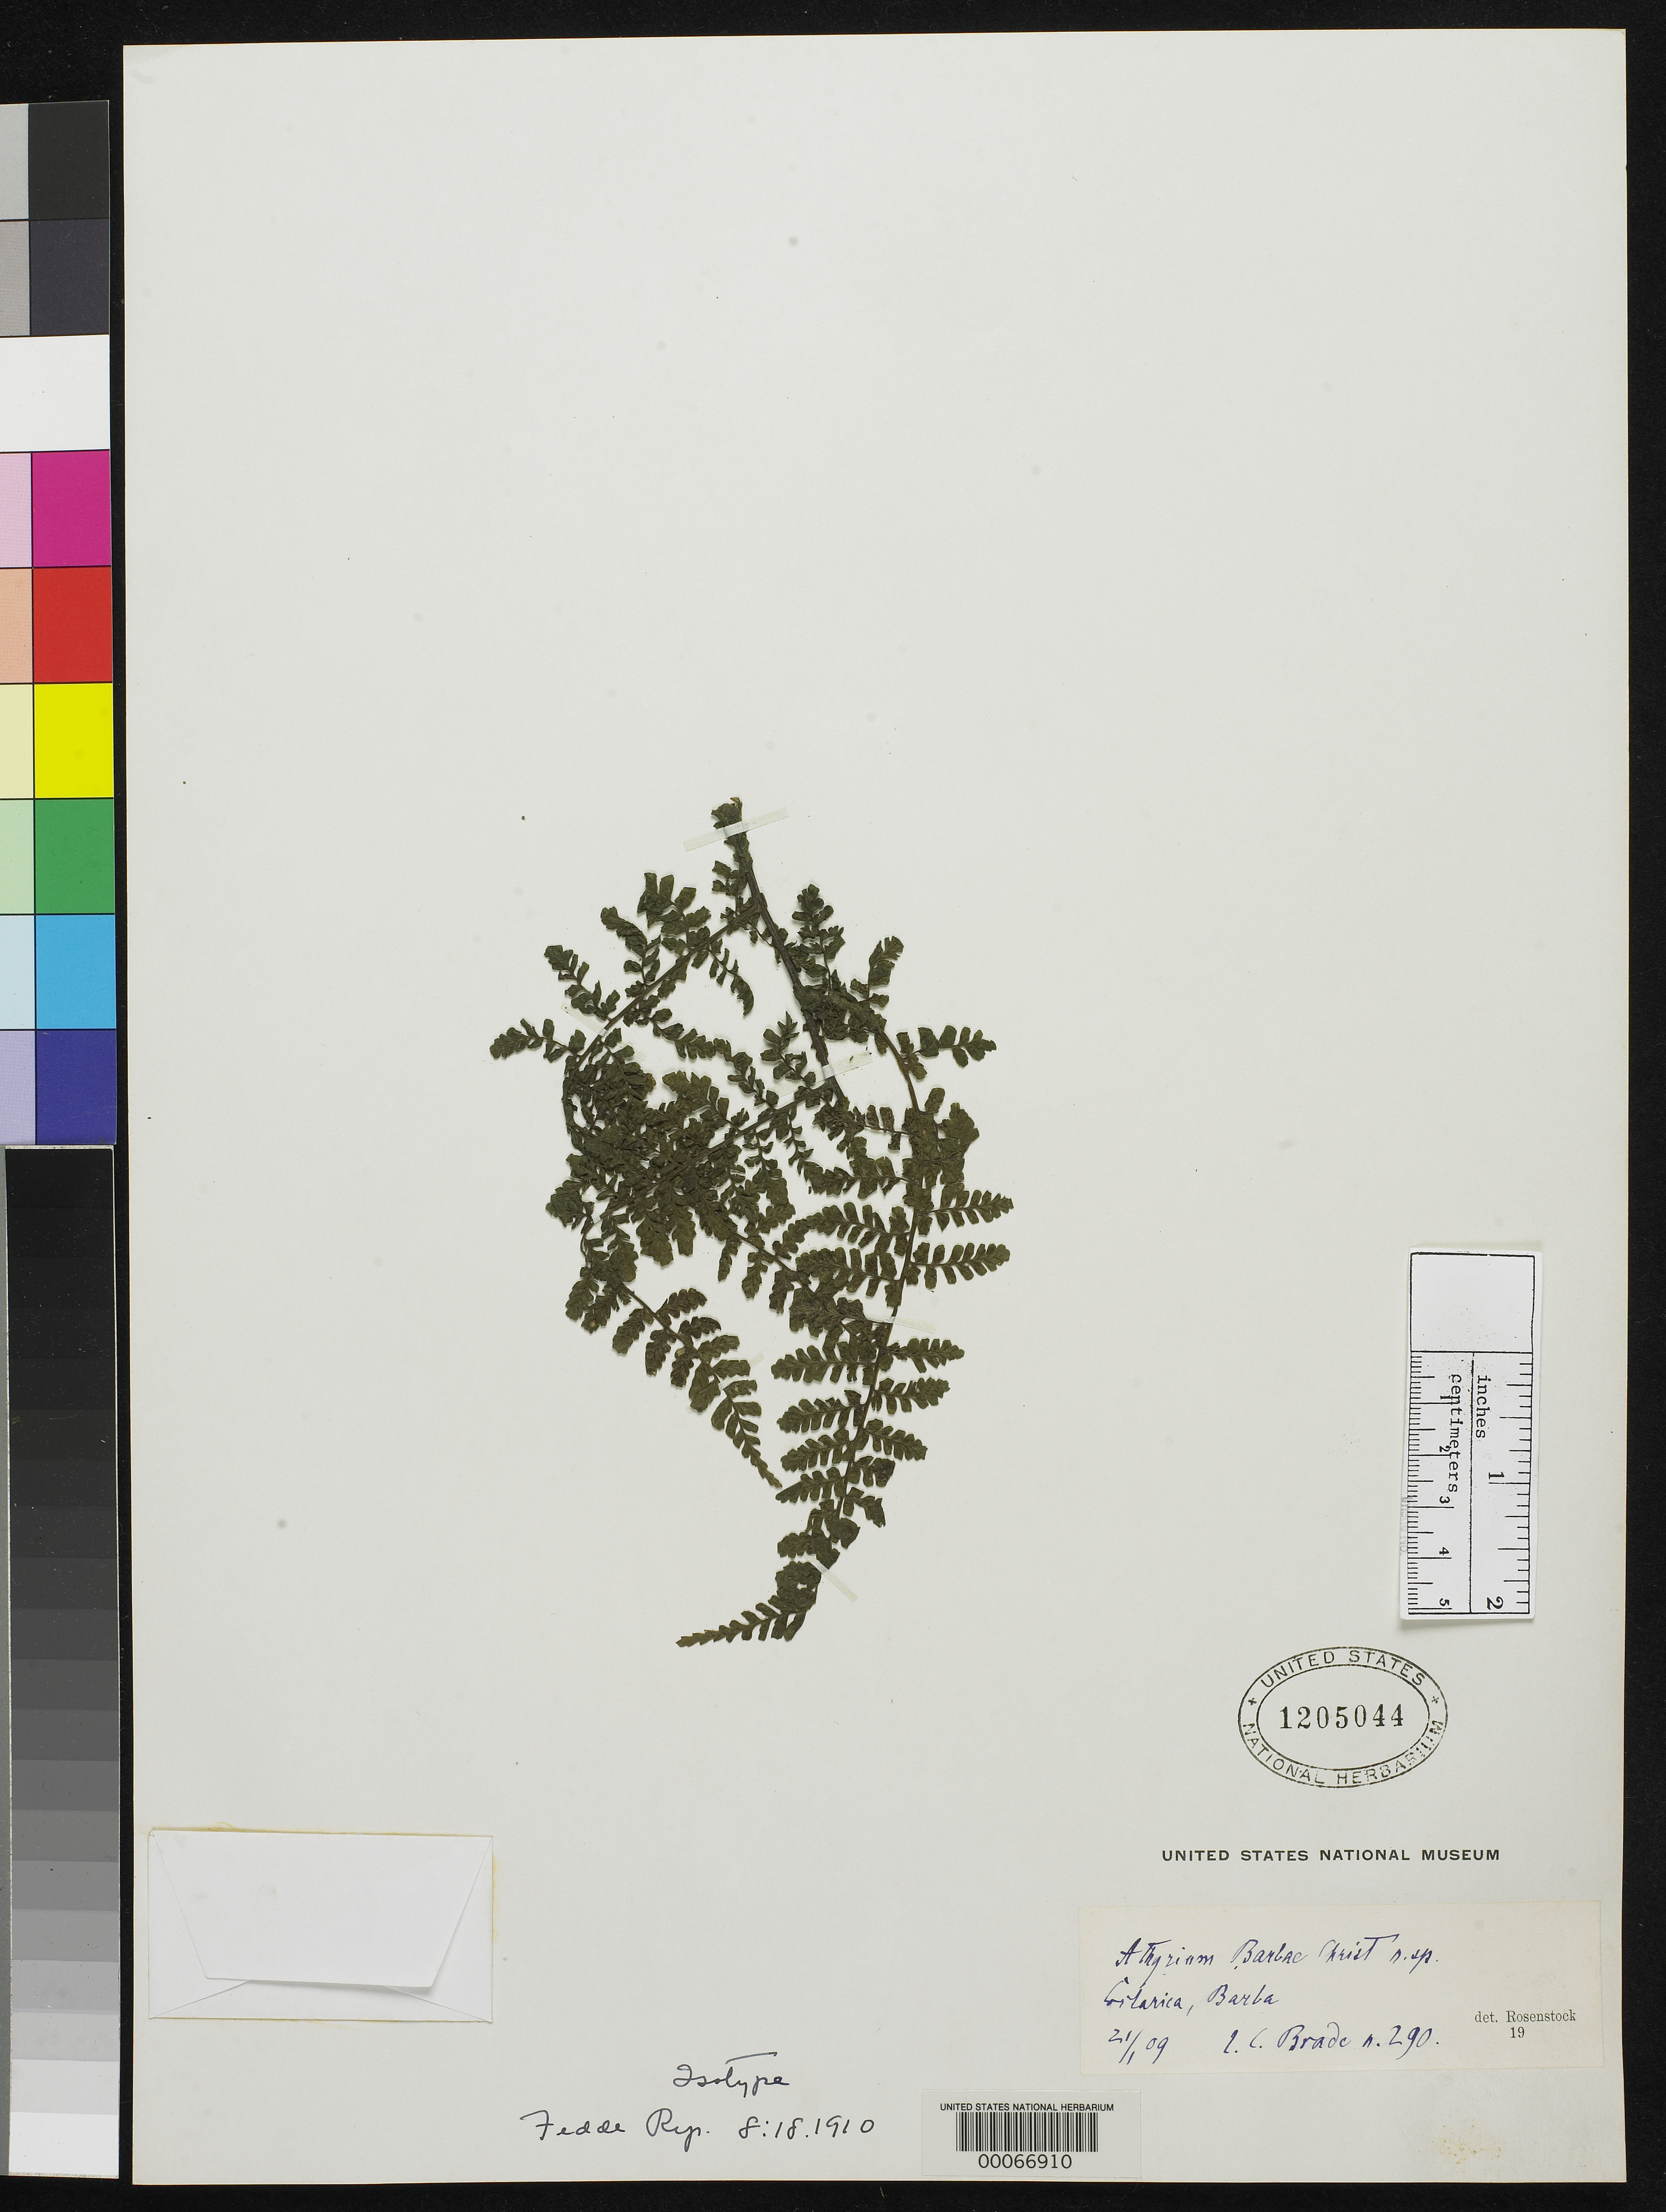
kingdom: Plantae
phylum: Tracheophyta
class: Polypodiopsida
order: Polypodiales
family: Athyriaceae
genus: Athyrium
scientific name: Athyrium barbae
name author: Christ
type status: Isotype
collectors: A. C. Brade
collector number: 290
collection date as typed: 21 Jan 1909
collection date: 1909-01-21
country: Costa Rica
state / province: Heredia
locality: Barba.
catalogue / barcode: US 1205044